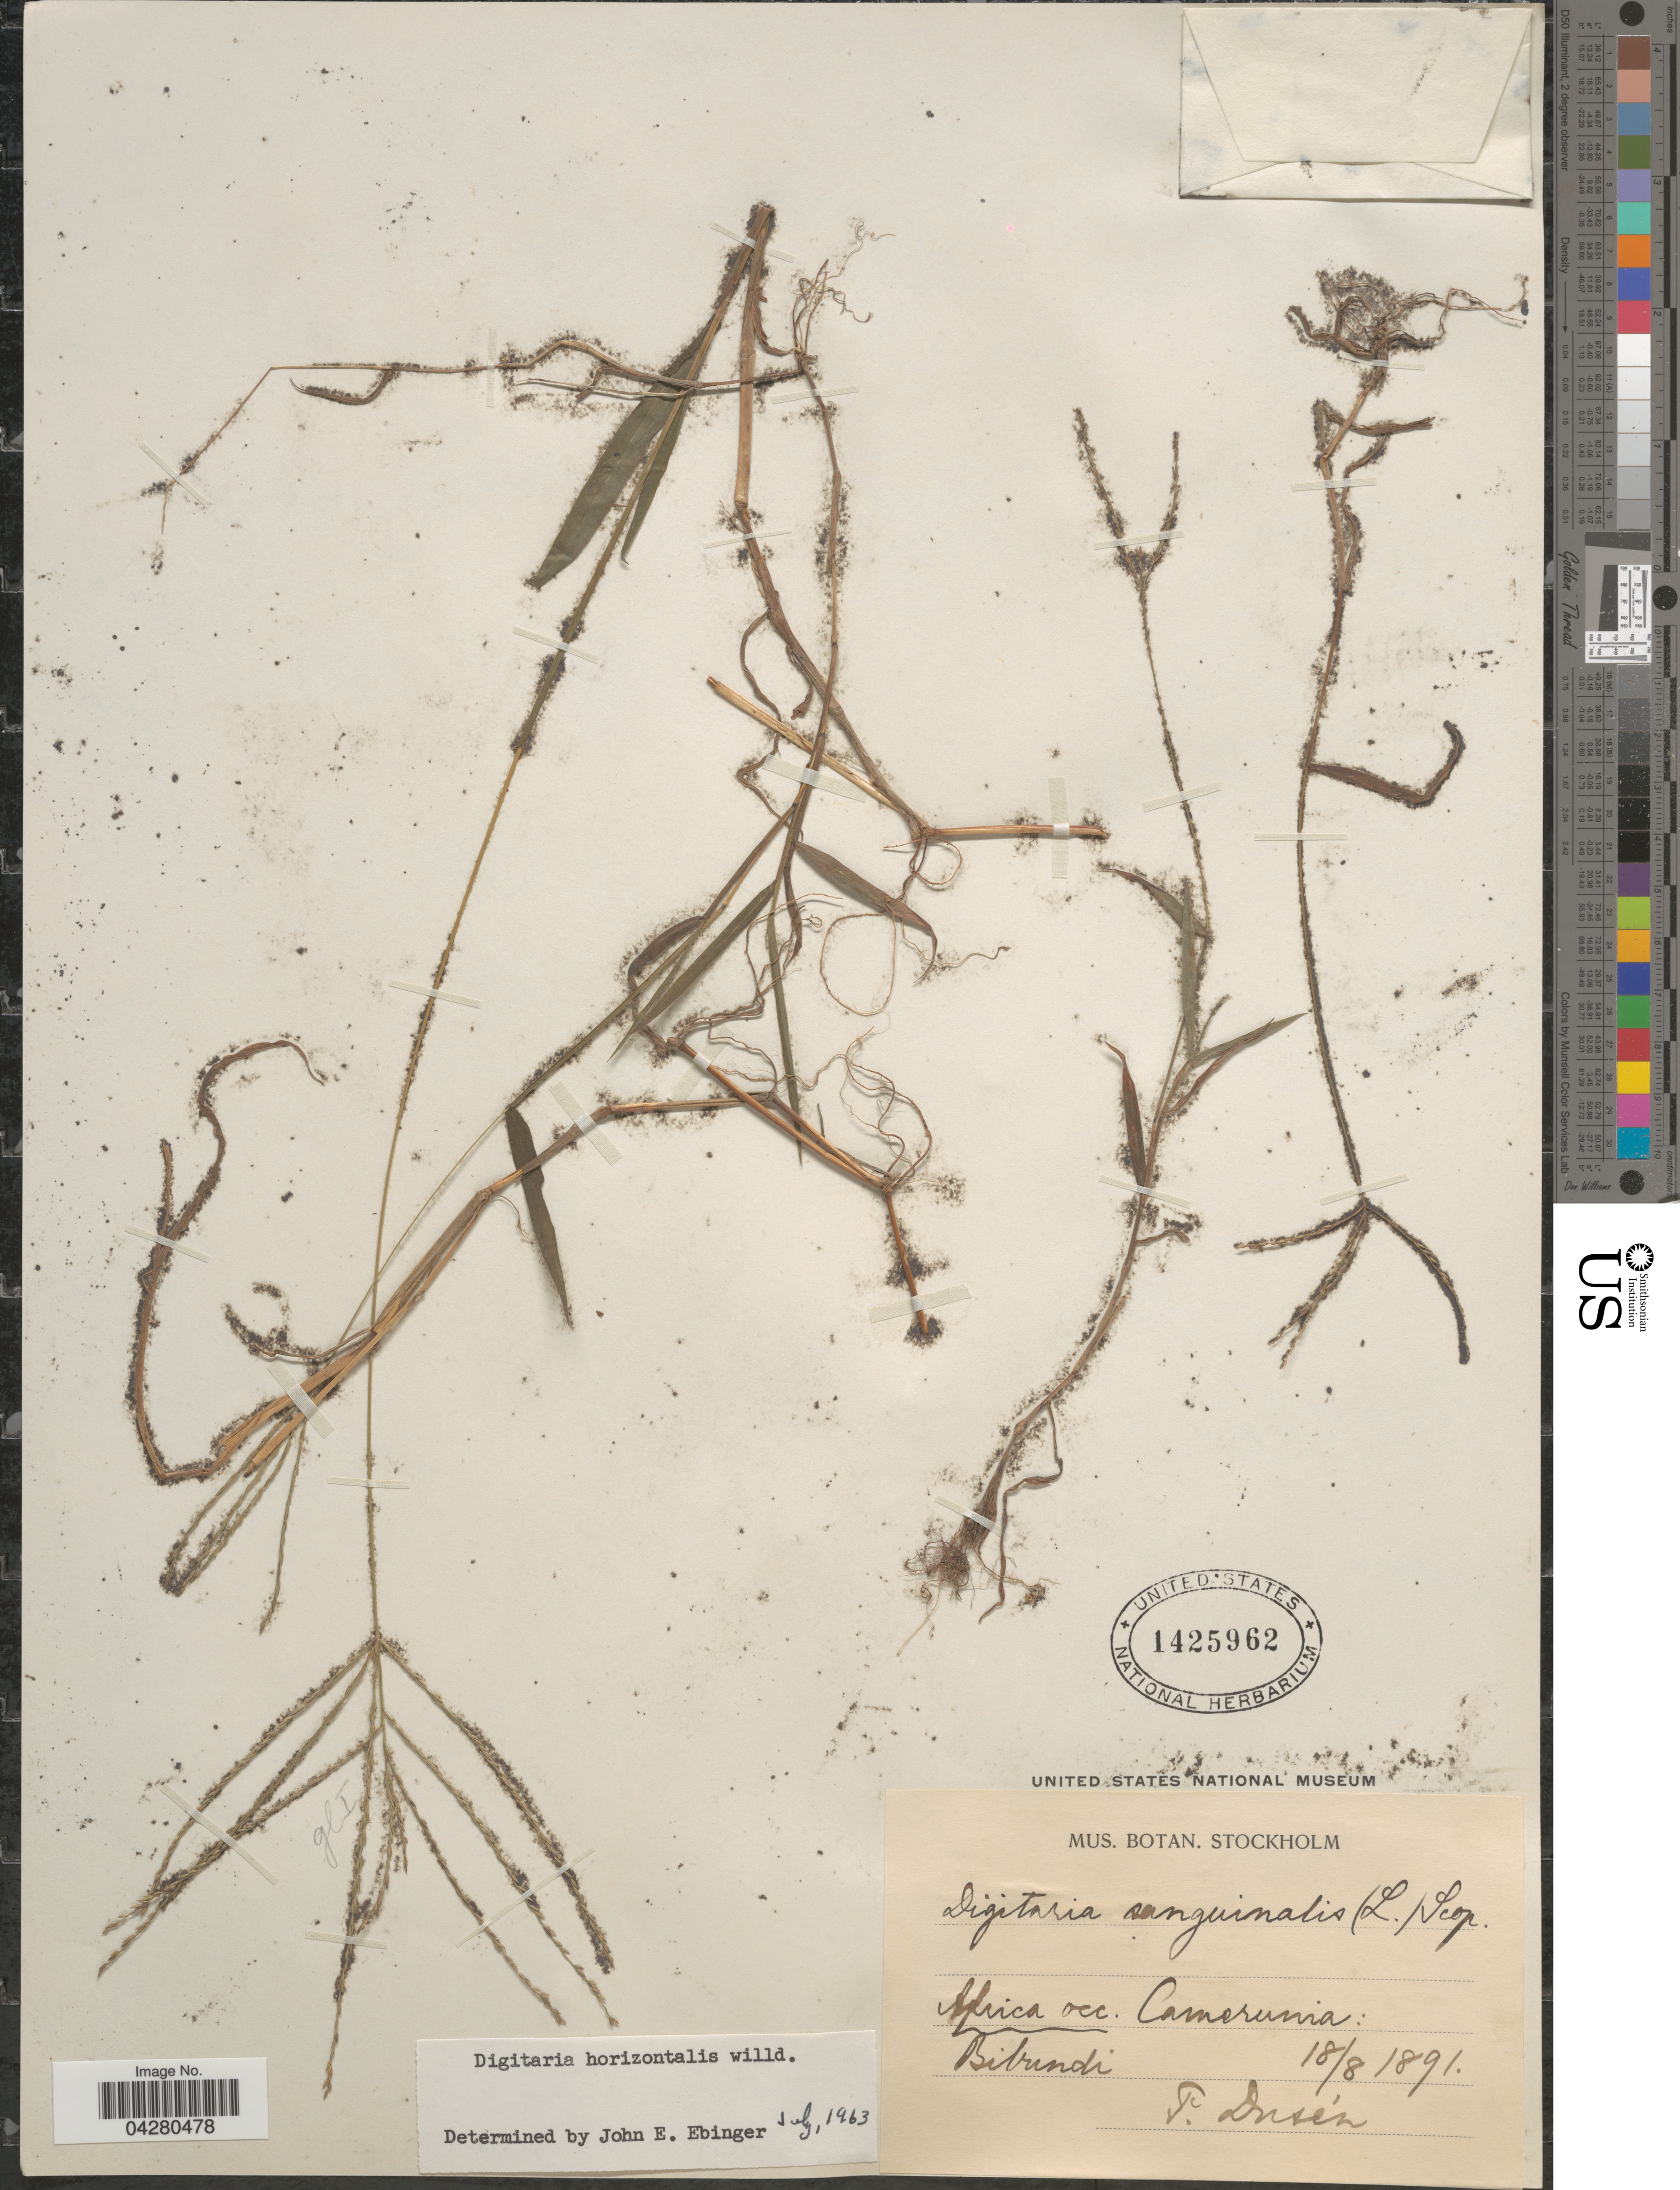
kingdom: Plantae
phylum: Tracheophyta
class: Liliopsida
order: Poales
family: Poaceae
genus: Digitaria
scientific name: Digitaria horizontalis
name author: Willd.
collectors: P. Dusén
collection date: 1891-08-18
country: Cameroon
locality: Africa occ., Camerunia, Bibundi.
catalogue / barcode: US 1425962